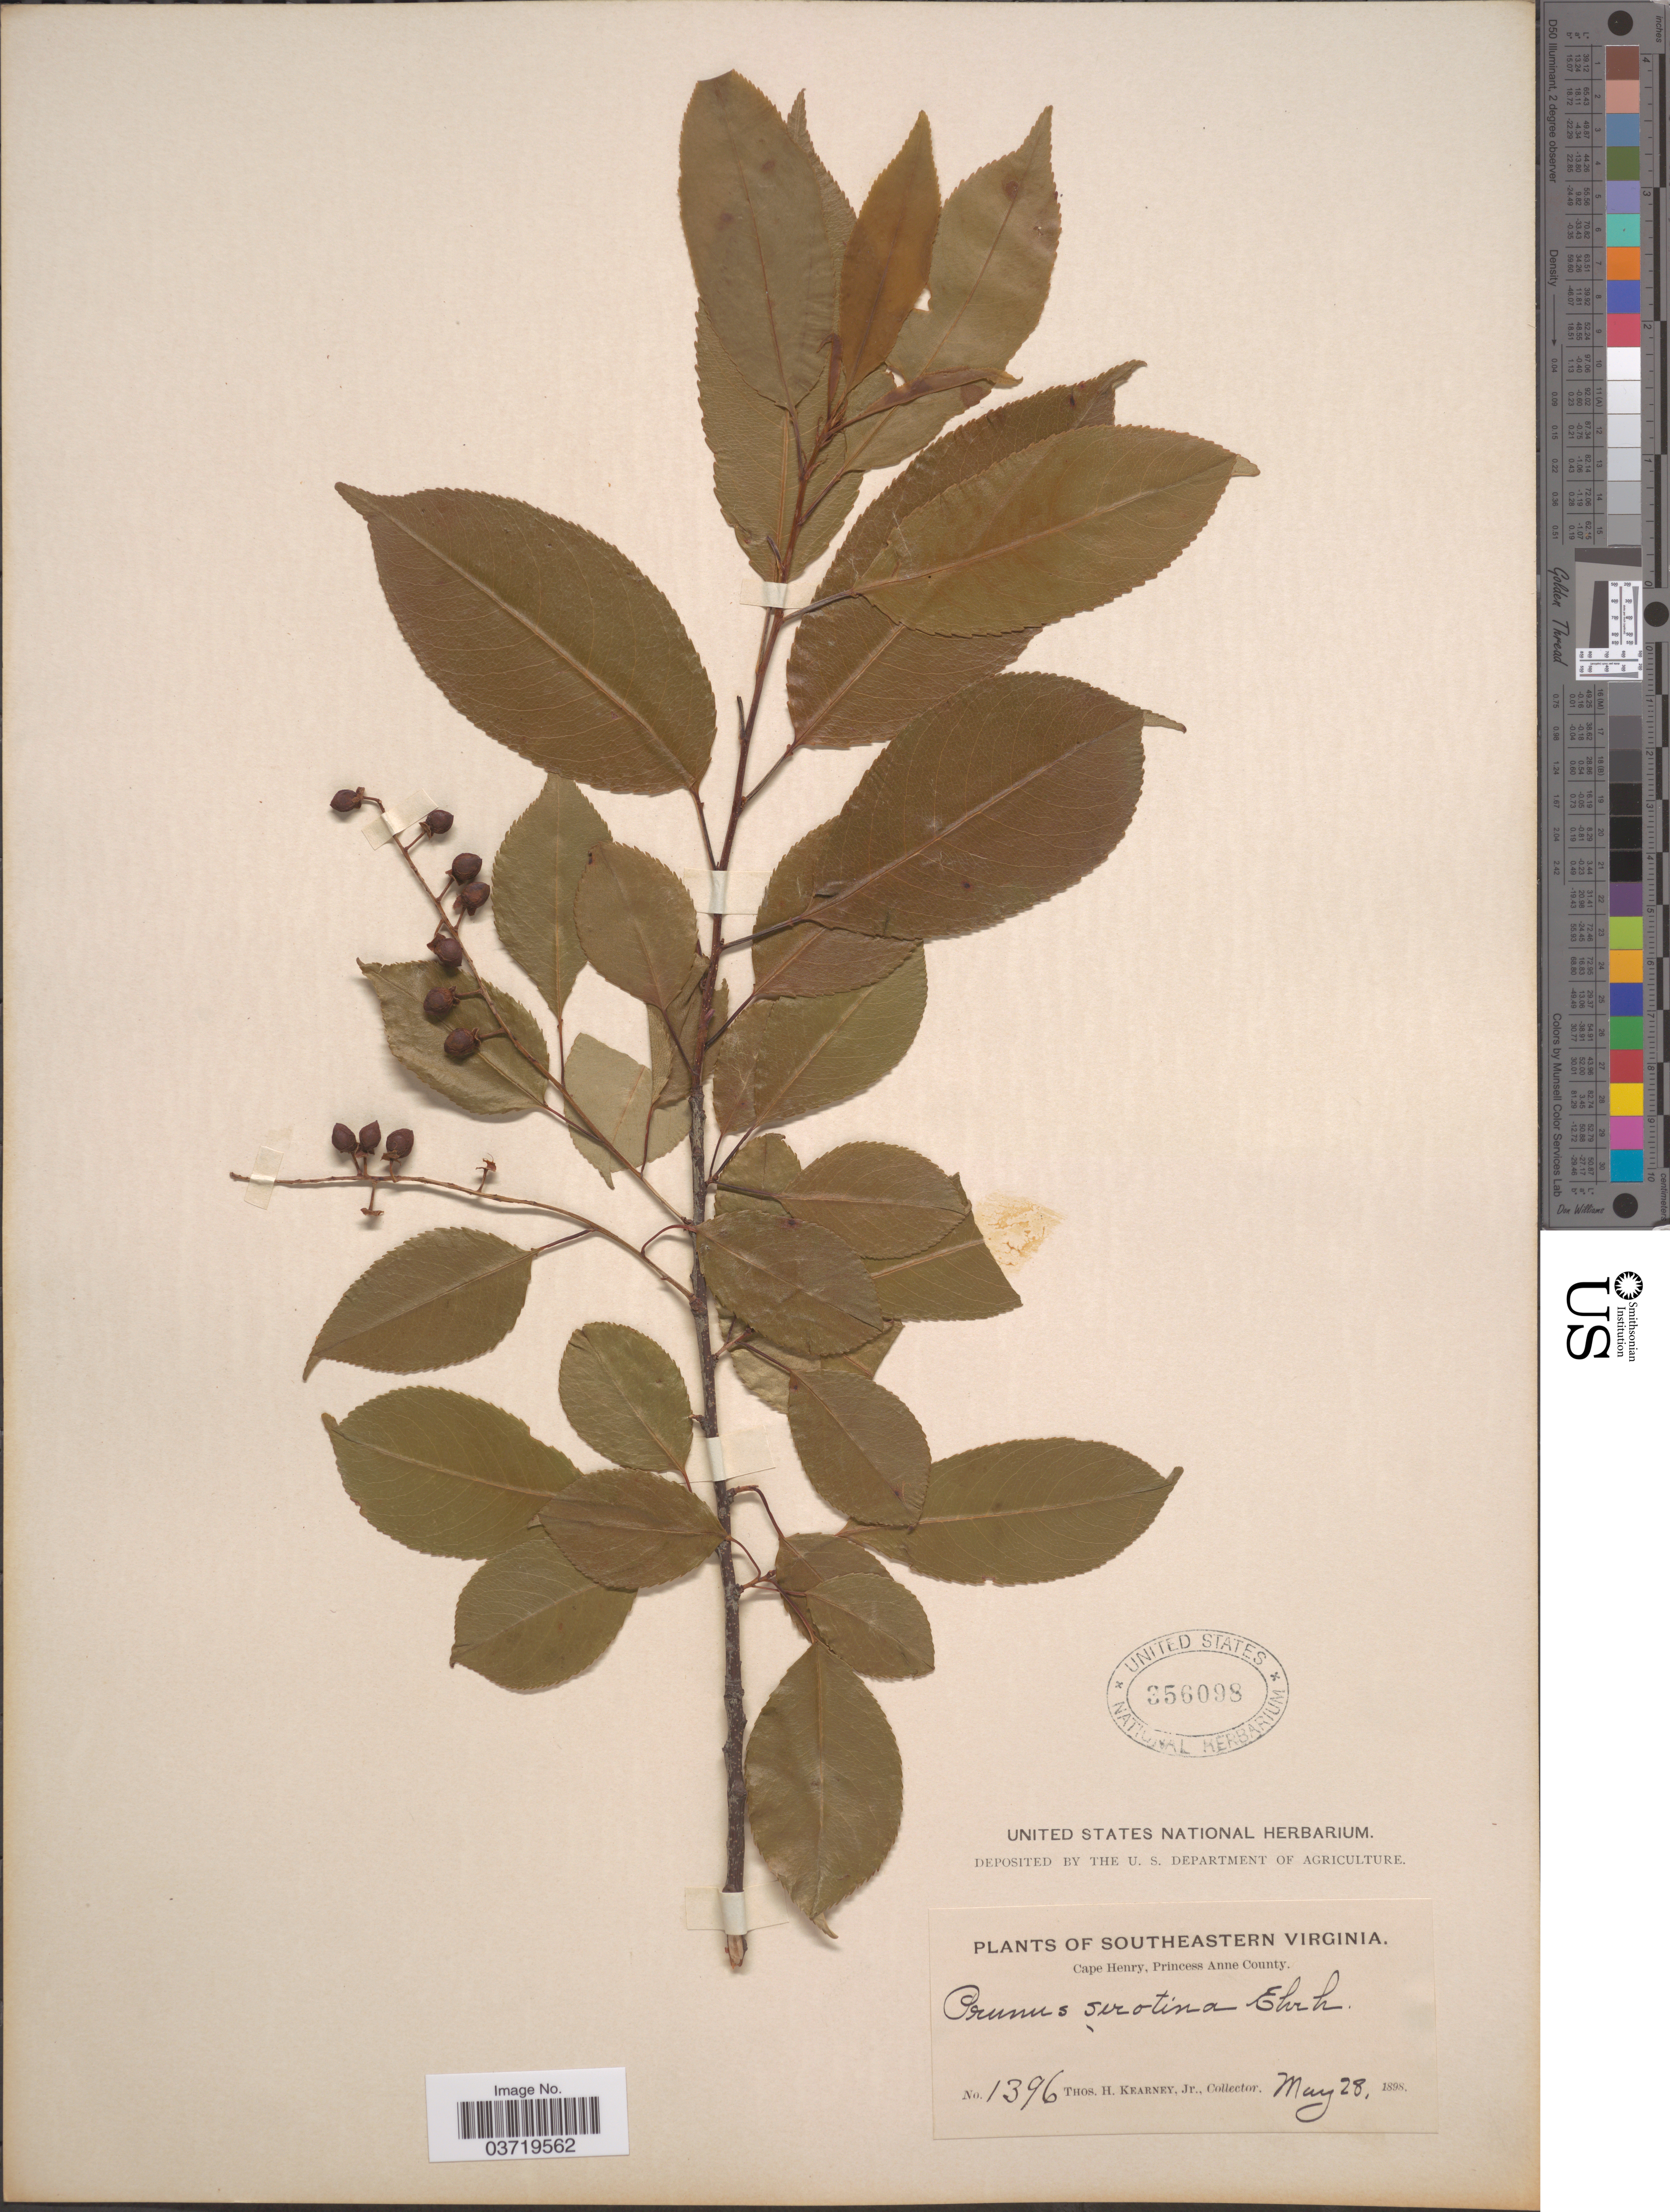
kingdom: Plantae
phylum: Tracheophyta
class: Magnoliopsida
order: Rosales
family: Rosaceae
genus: Prunus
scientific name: Prunus serotina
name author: Ehrh.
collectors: T. H. Kearney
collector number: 1396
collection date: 1898-05-28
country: United States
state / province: Virginia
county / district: City of Virginia Beach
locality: Southeastern Virginia. Cape Henry, Princess Anne (=historic county name) County.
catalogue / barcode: US 356098